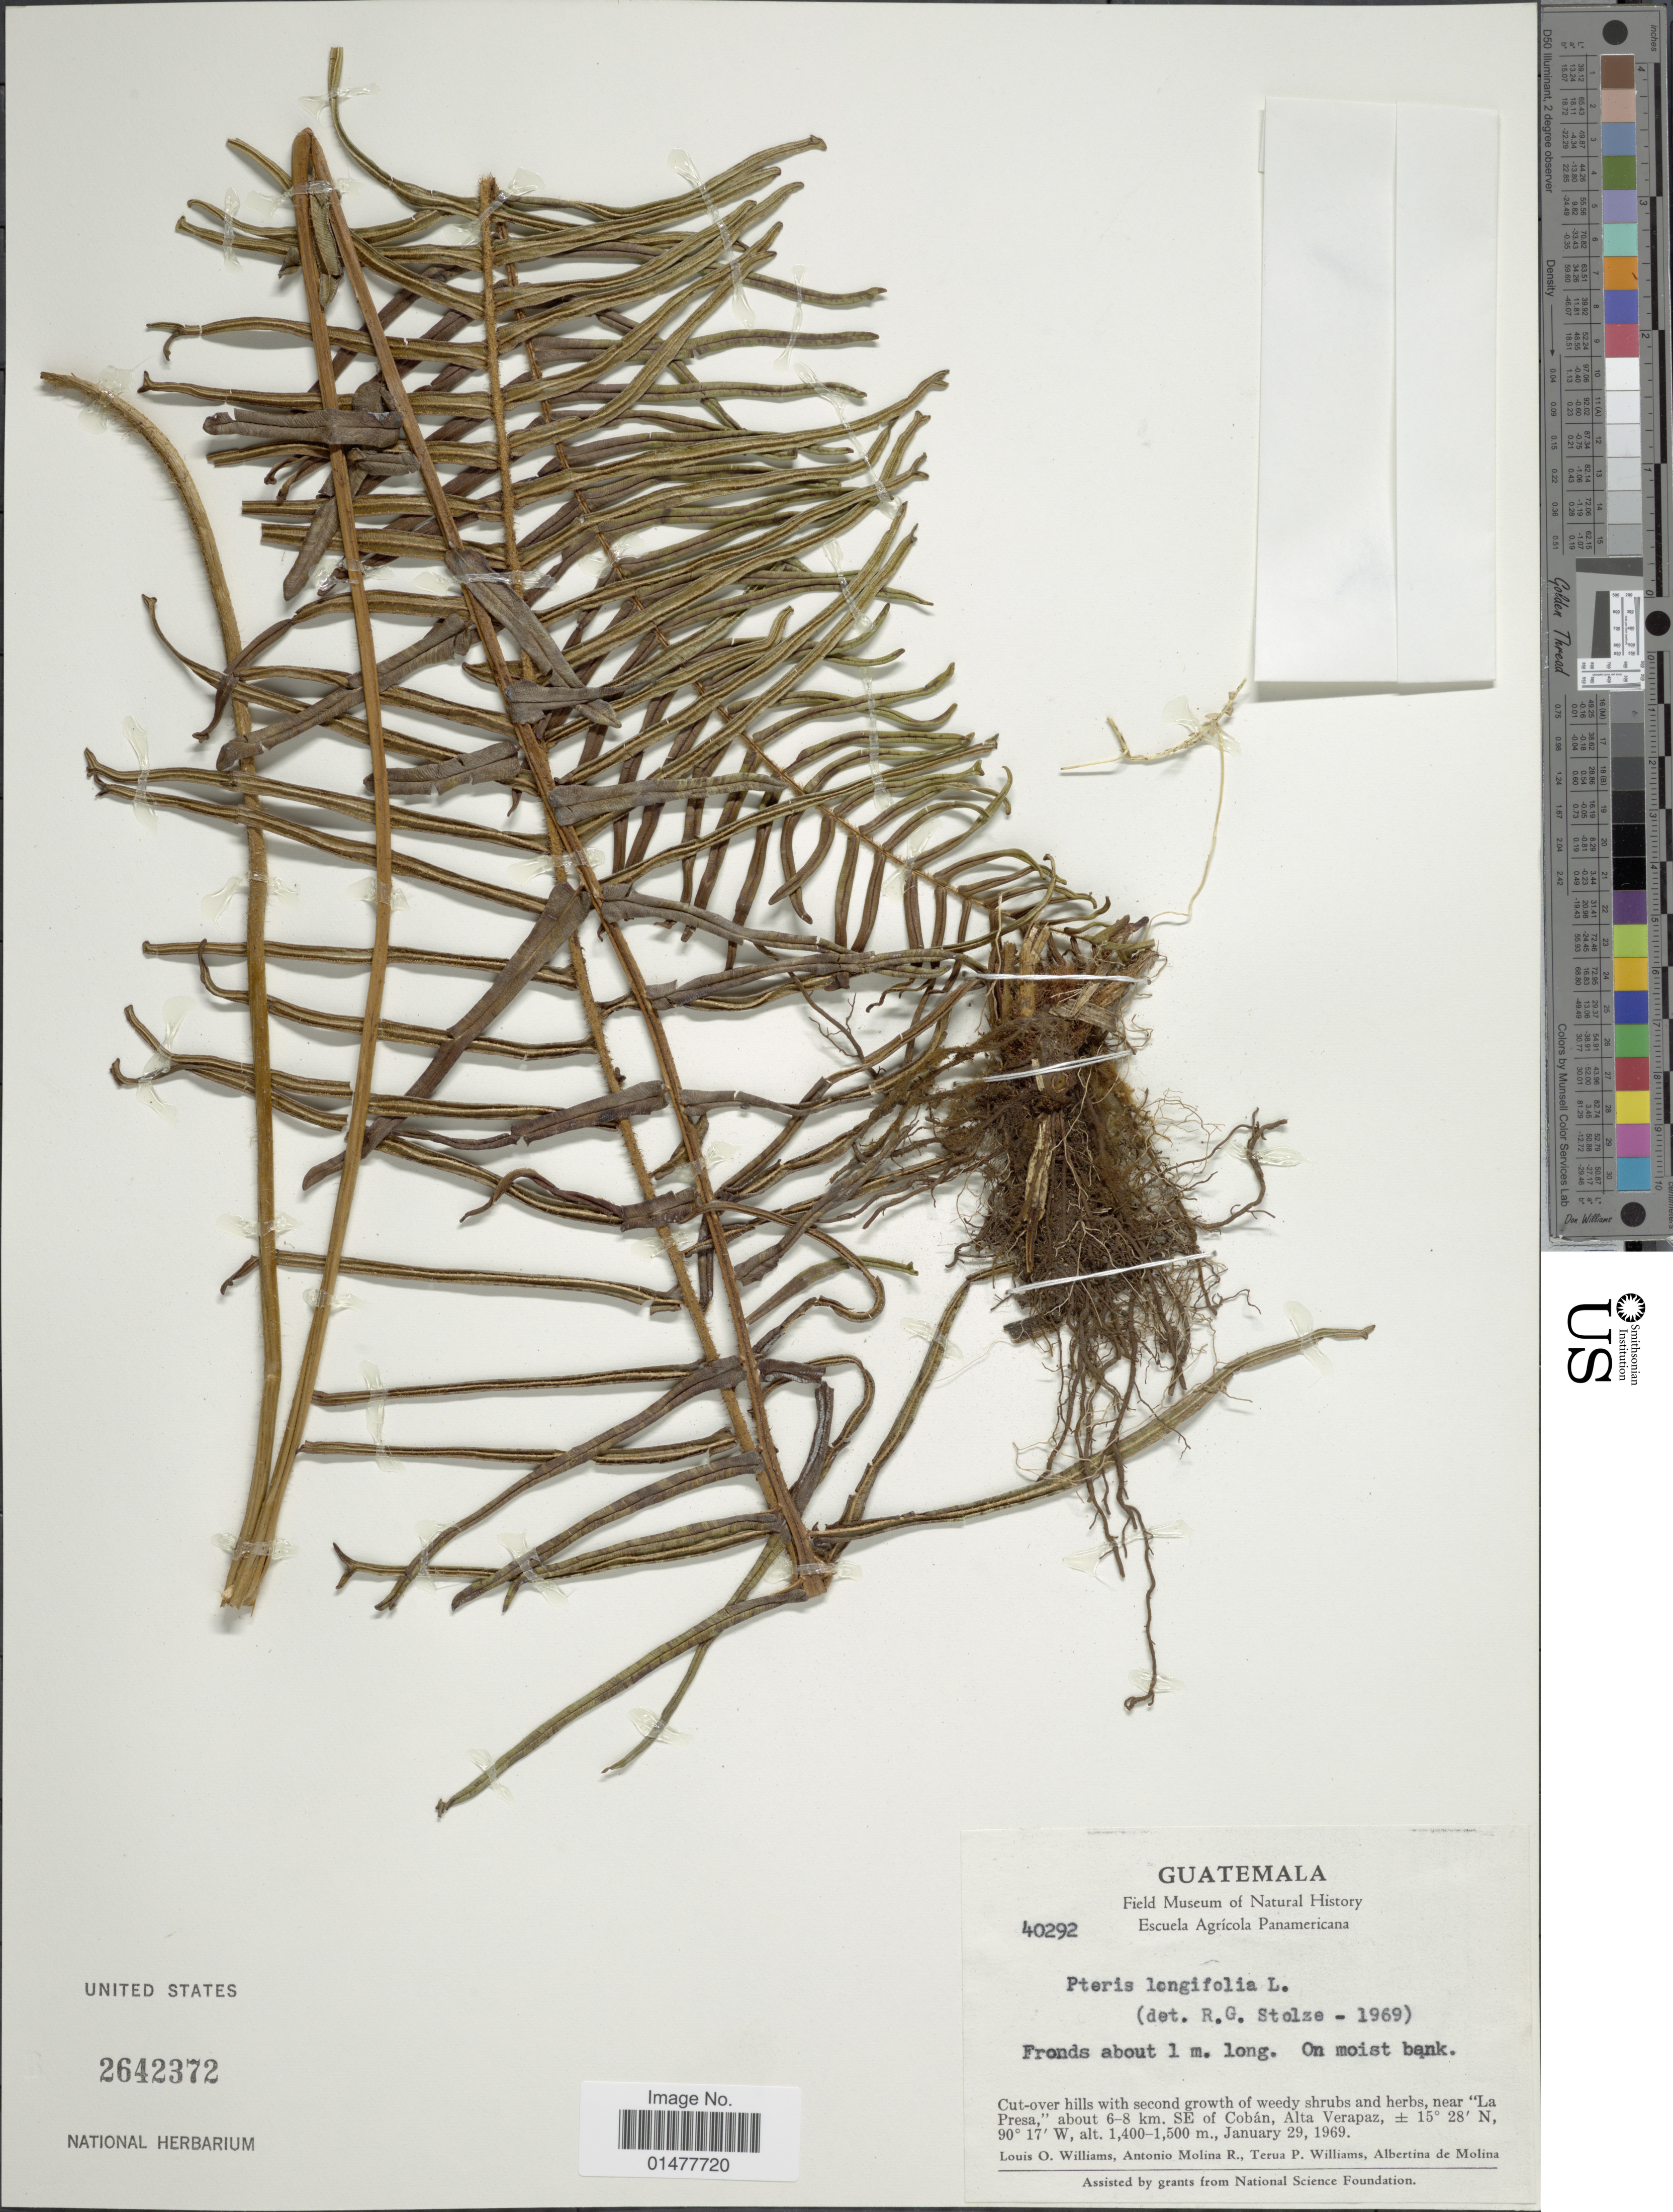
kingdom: Plantae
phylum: Tracheophyta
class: Polypodiopsida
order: Polypodiales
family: Pteridaceae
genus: Pteris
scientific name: Pteris longifolia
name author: L.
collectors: L. O. Williams, A. Molina R., T. P. Williams & A. R. Molina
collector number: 40292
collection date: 1969-01-29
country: Guatemala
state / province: Alta Verapaz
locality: Near "La Presa," about 6-8 km. SE of Cobán.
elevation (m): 1400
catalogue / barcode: US 2642372